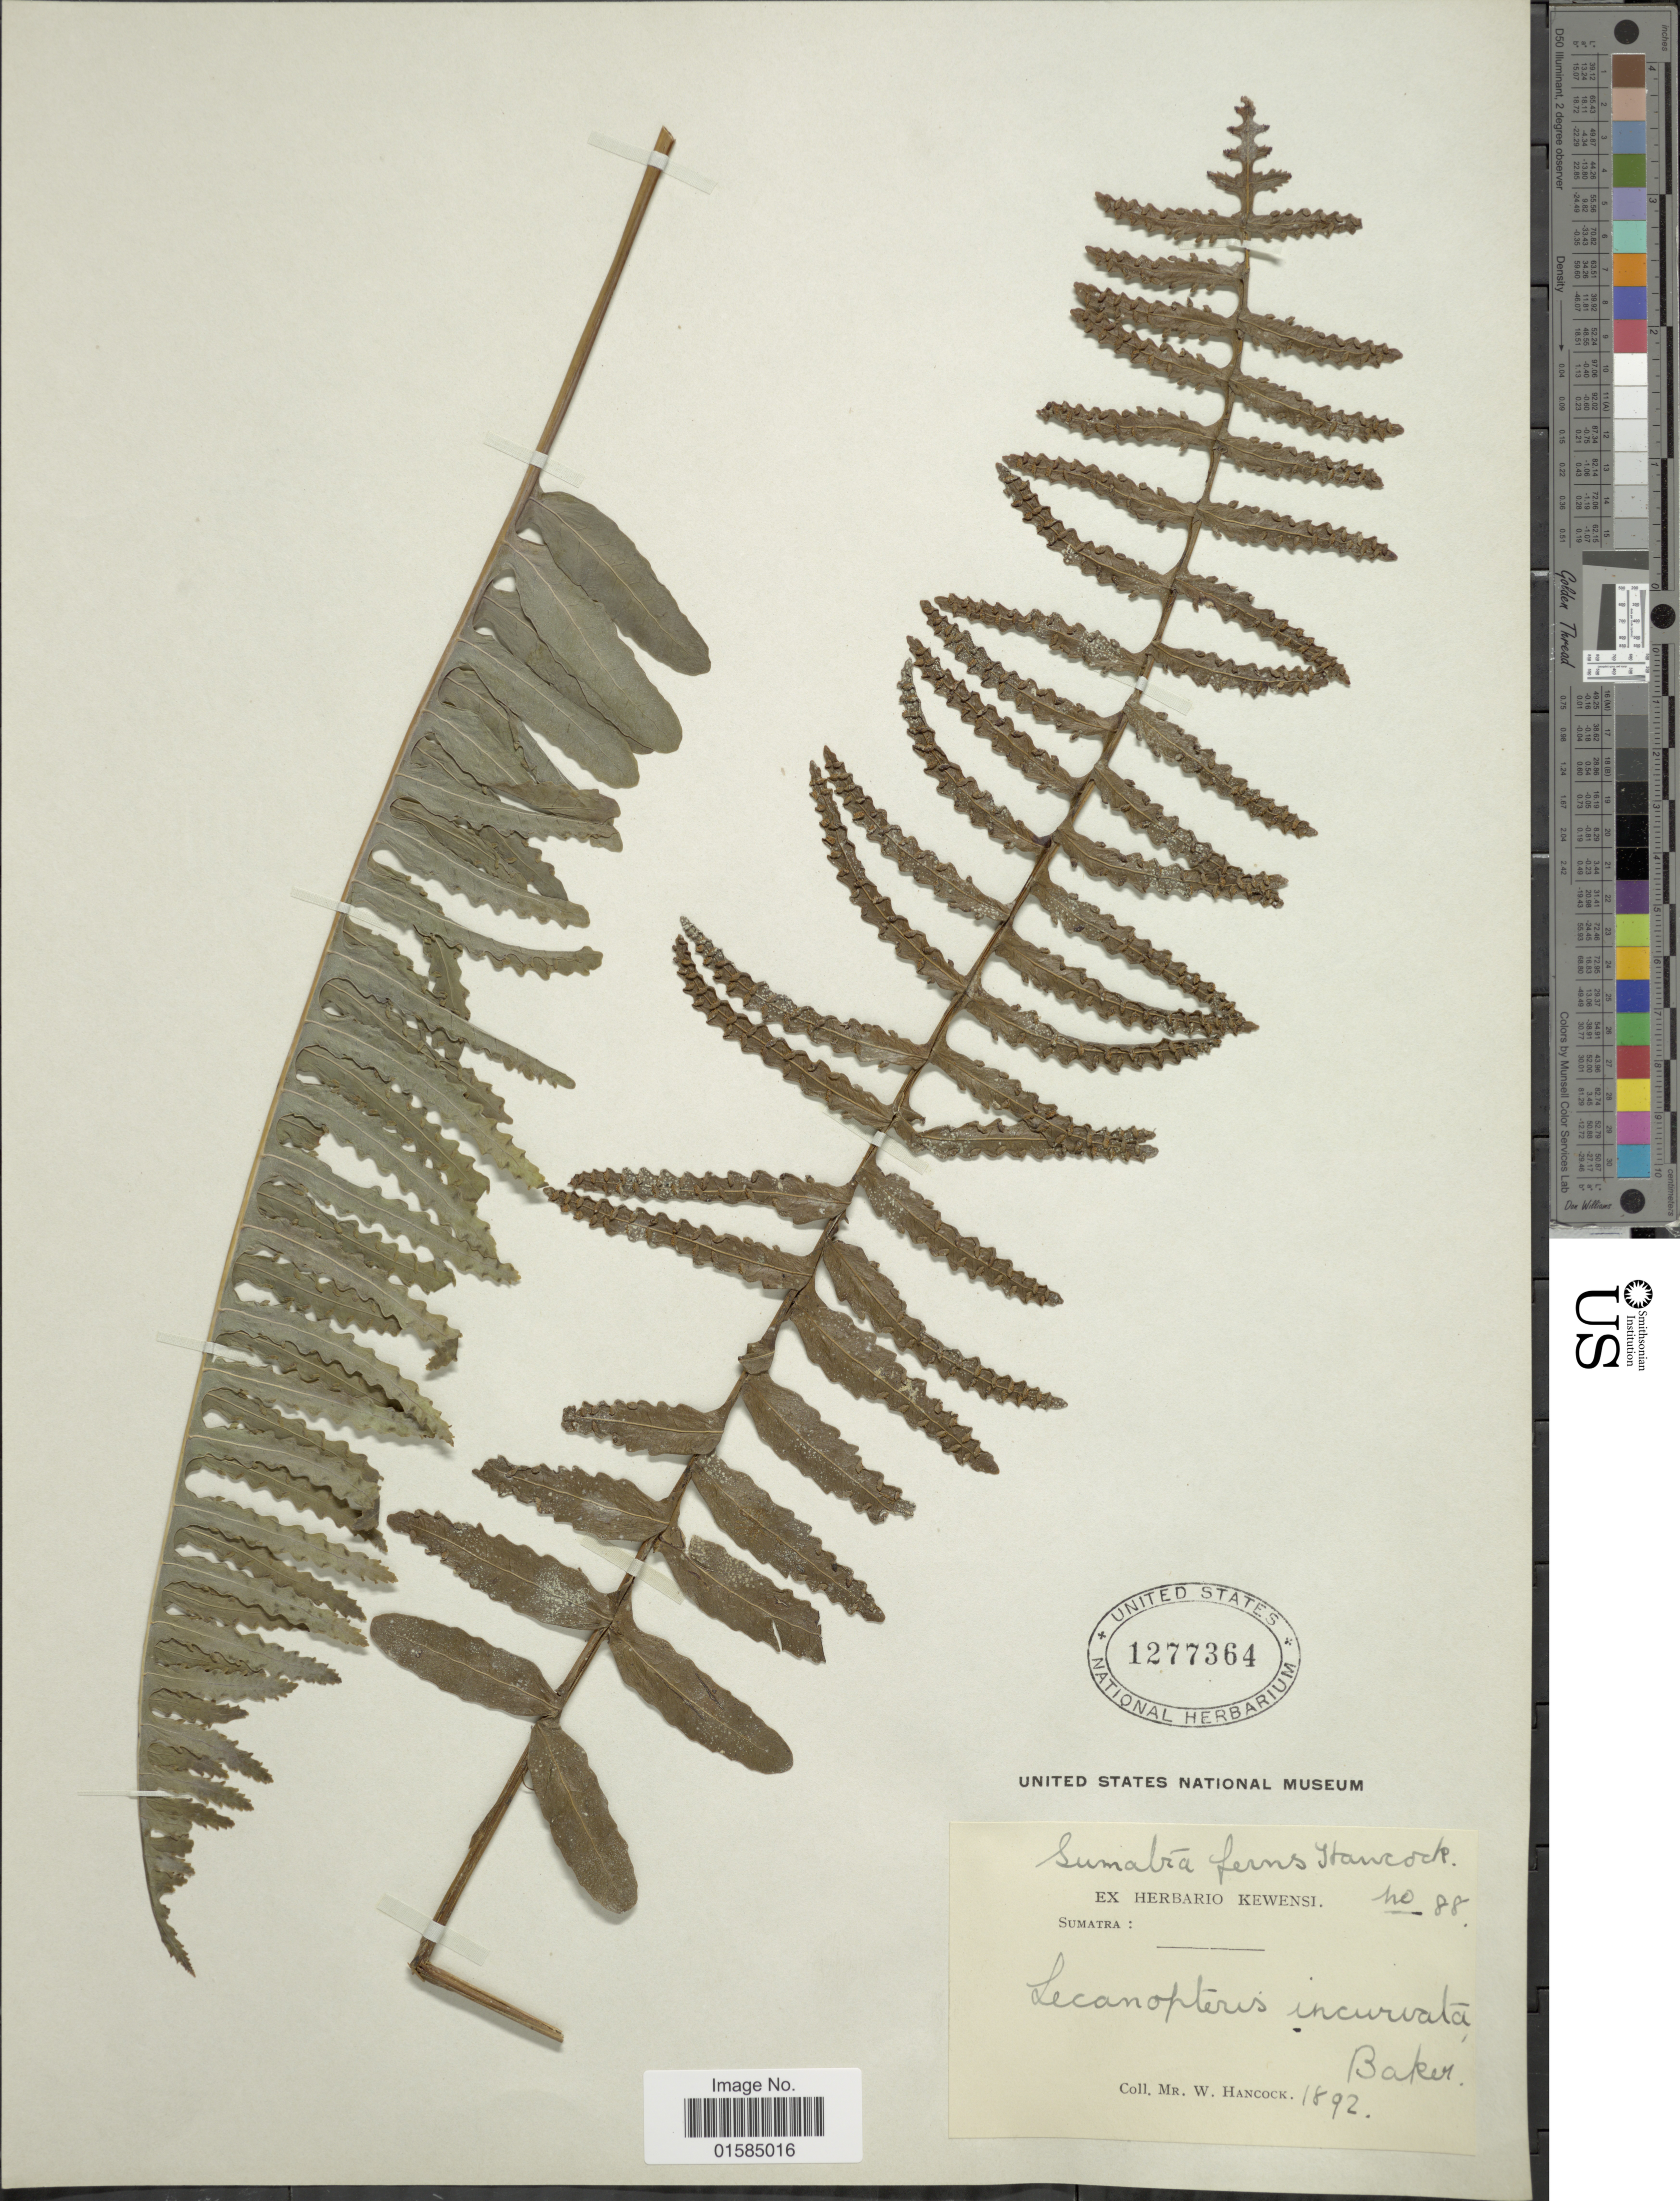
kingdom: Plantae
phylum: Tracheophyta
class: Polypodiopsida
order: Polypodiales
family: Polypodiaceae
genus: Lecanopteris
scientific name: Lecanopteris incurvata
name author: Baker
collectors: W. Hancock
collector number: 88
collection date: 1892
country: Indonesia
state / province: Sumatra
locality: Kewensi, Sumatra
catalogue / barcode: US 1277364